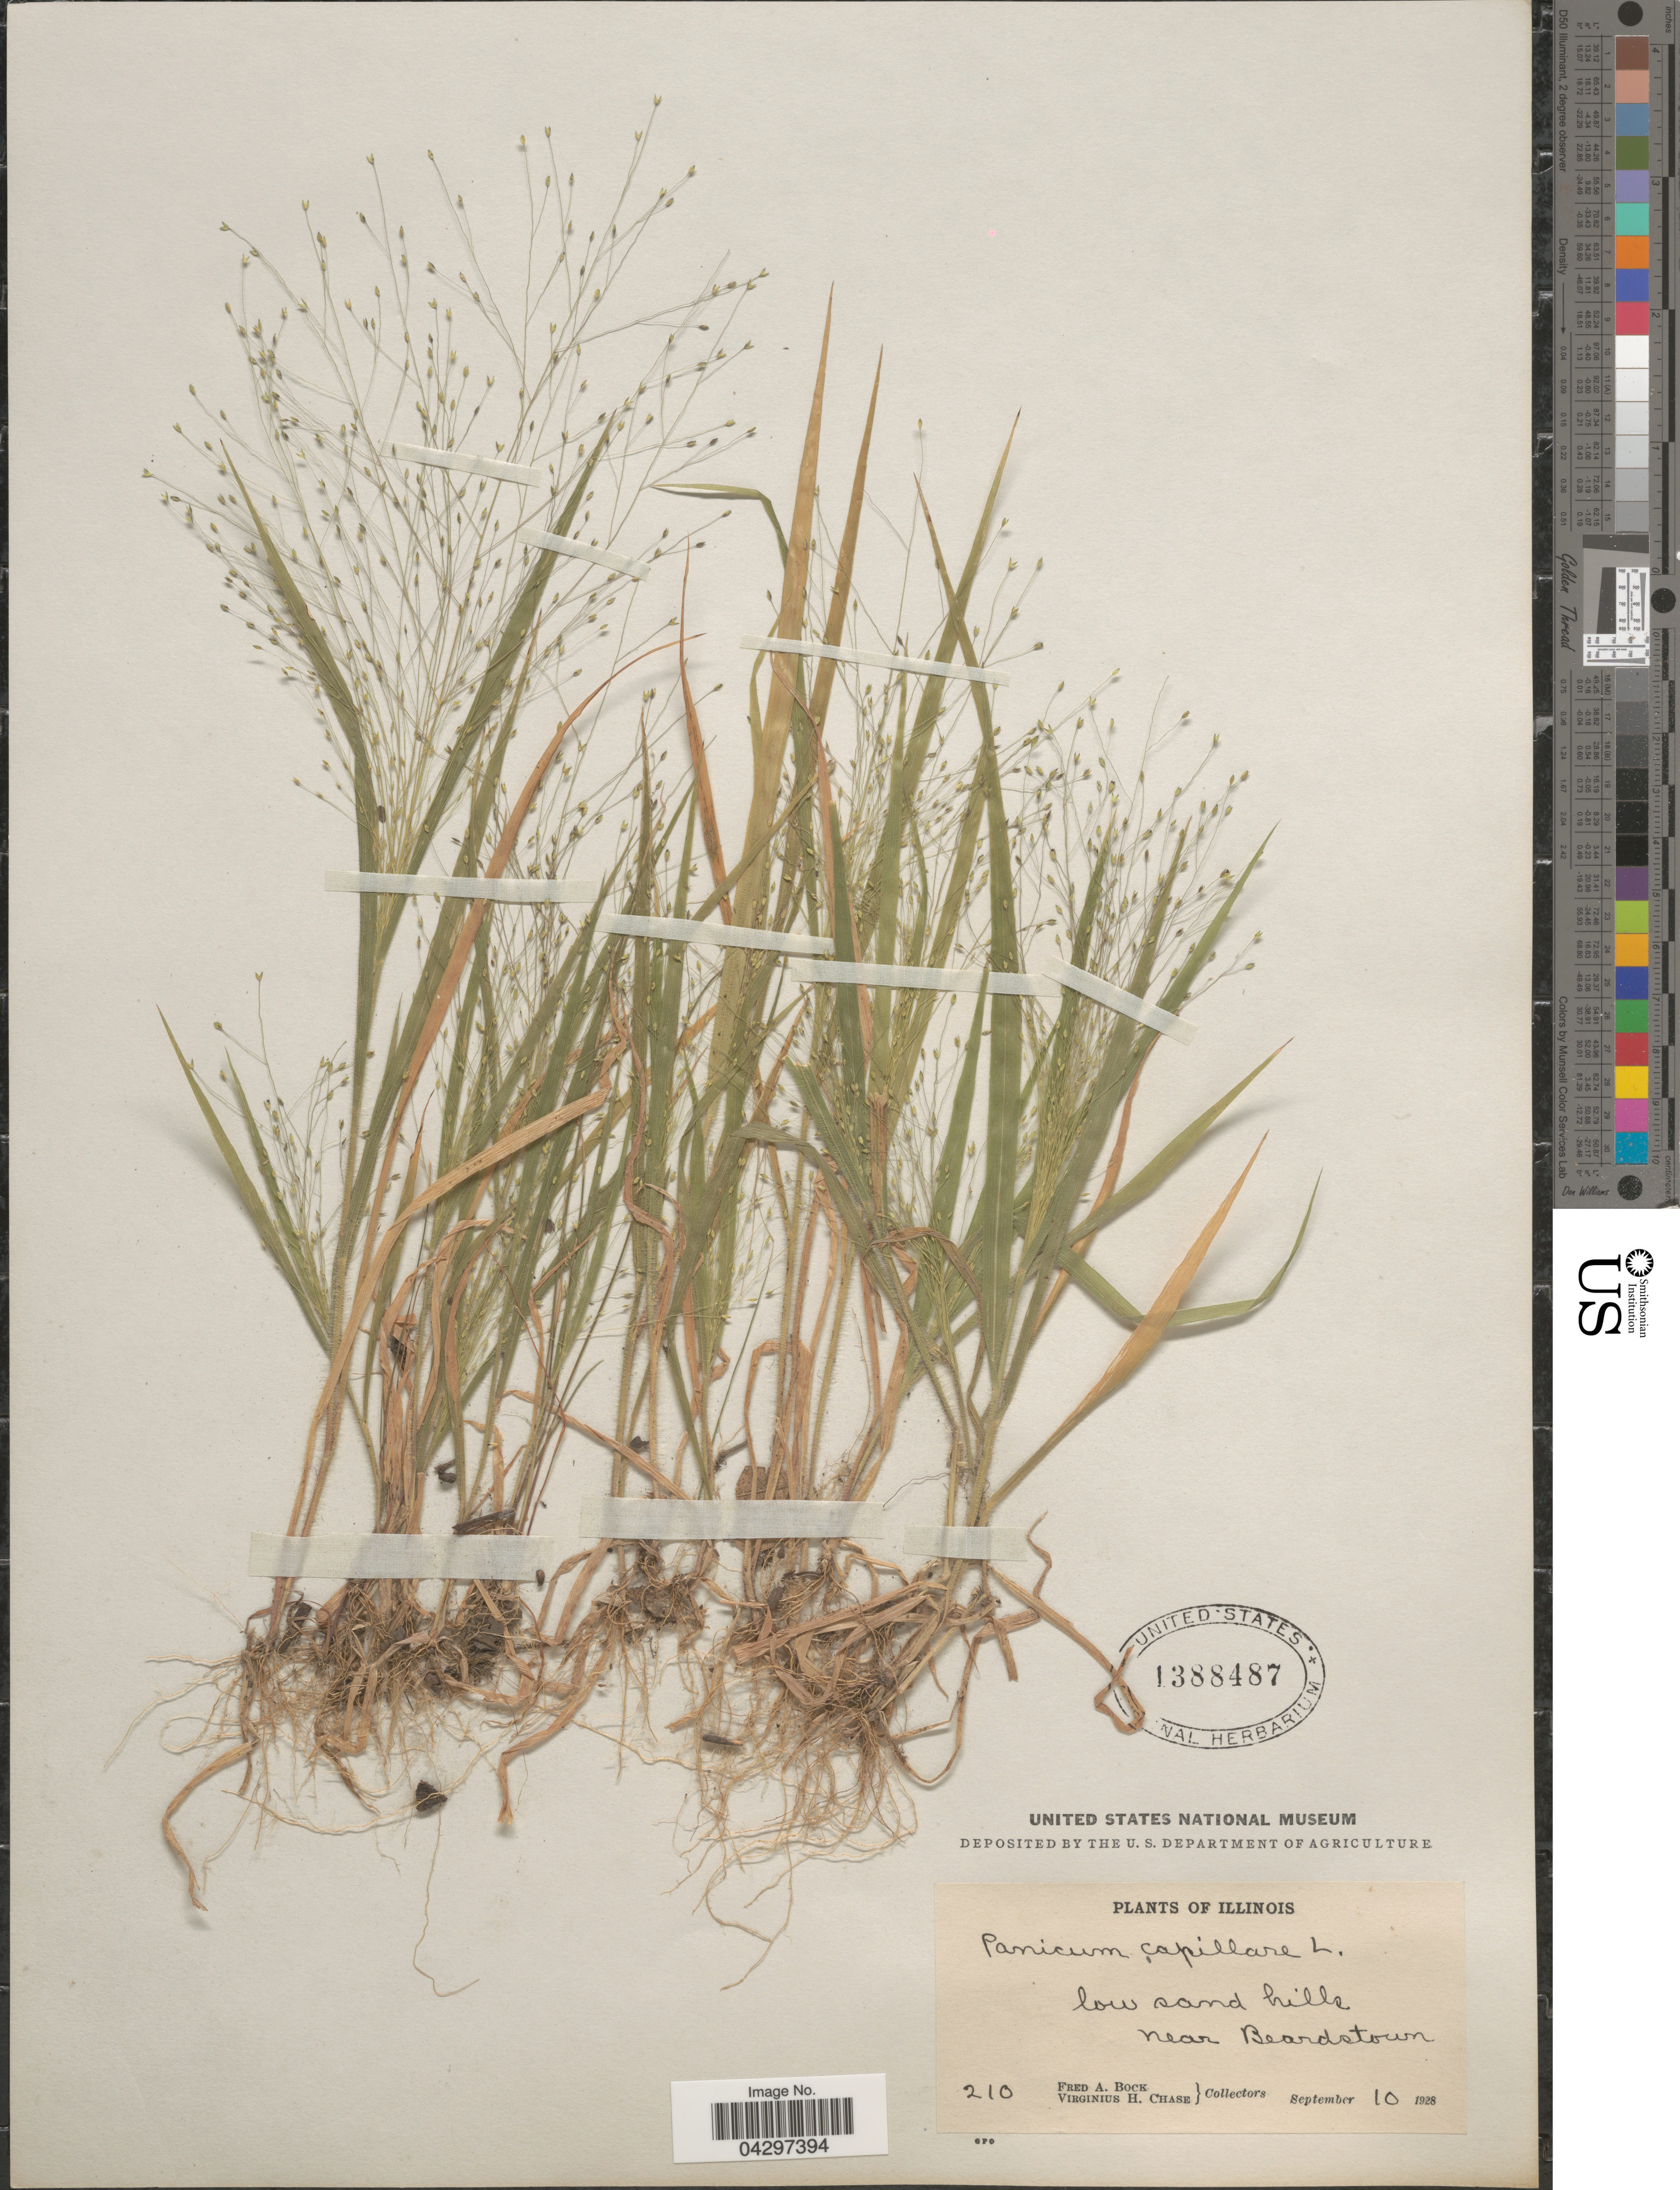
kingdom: Plantae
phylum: Tracheophyta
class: Liliopsida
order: Poales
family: Poaceae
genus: Panicum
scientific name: Panicum capillare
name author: L.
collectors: F. Bock & V. H. Chase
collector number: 210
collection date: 1928-09-10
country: United States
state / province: Illinois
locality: Low sand hills near Beardstown.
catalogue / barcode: US 1388487